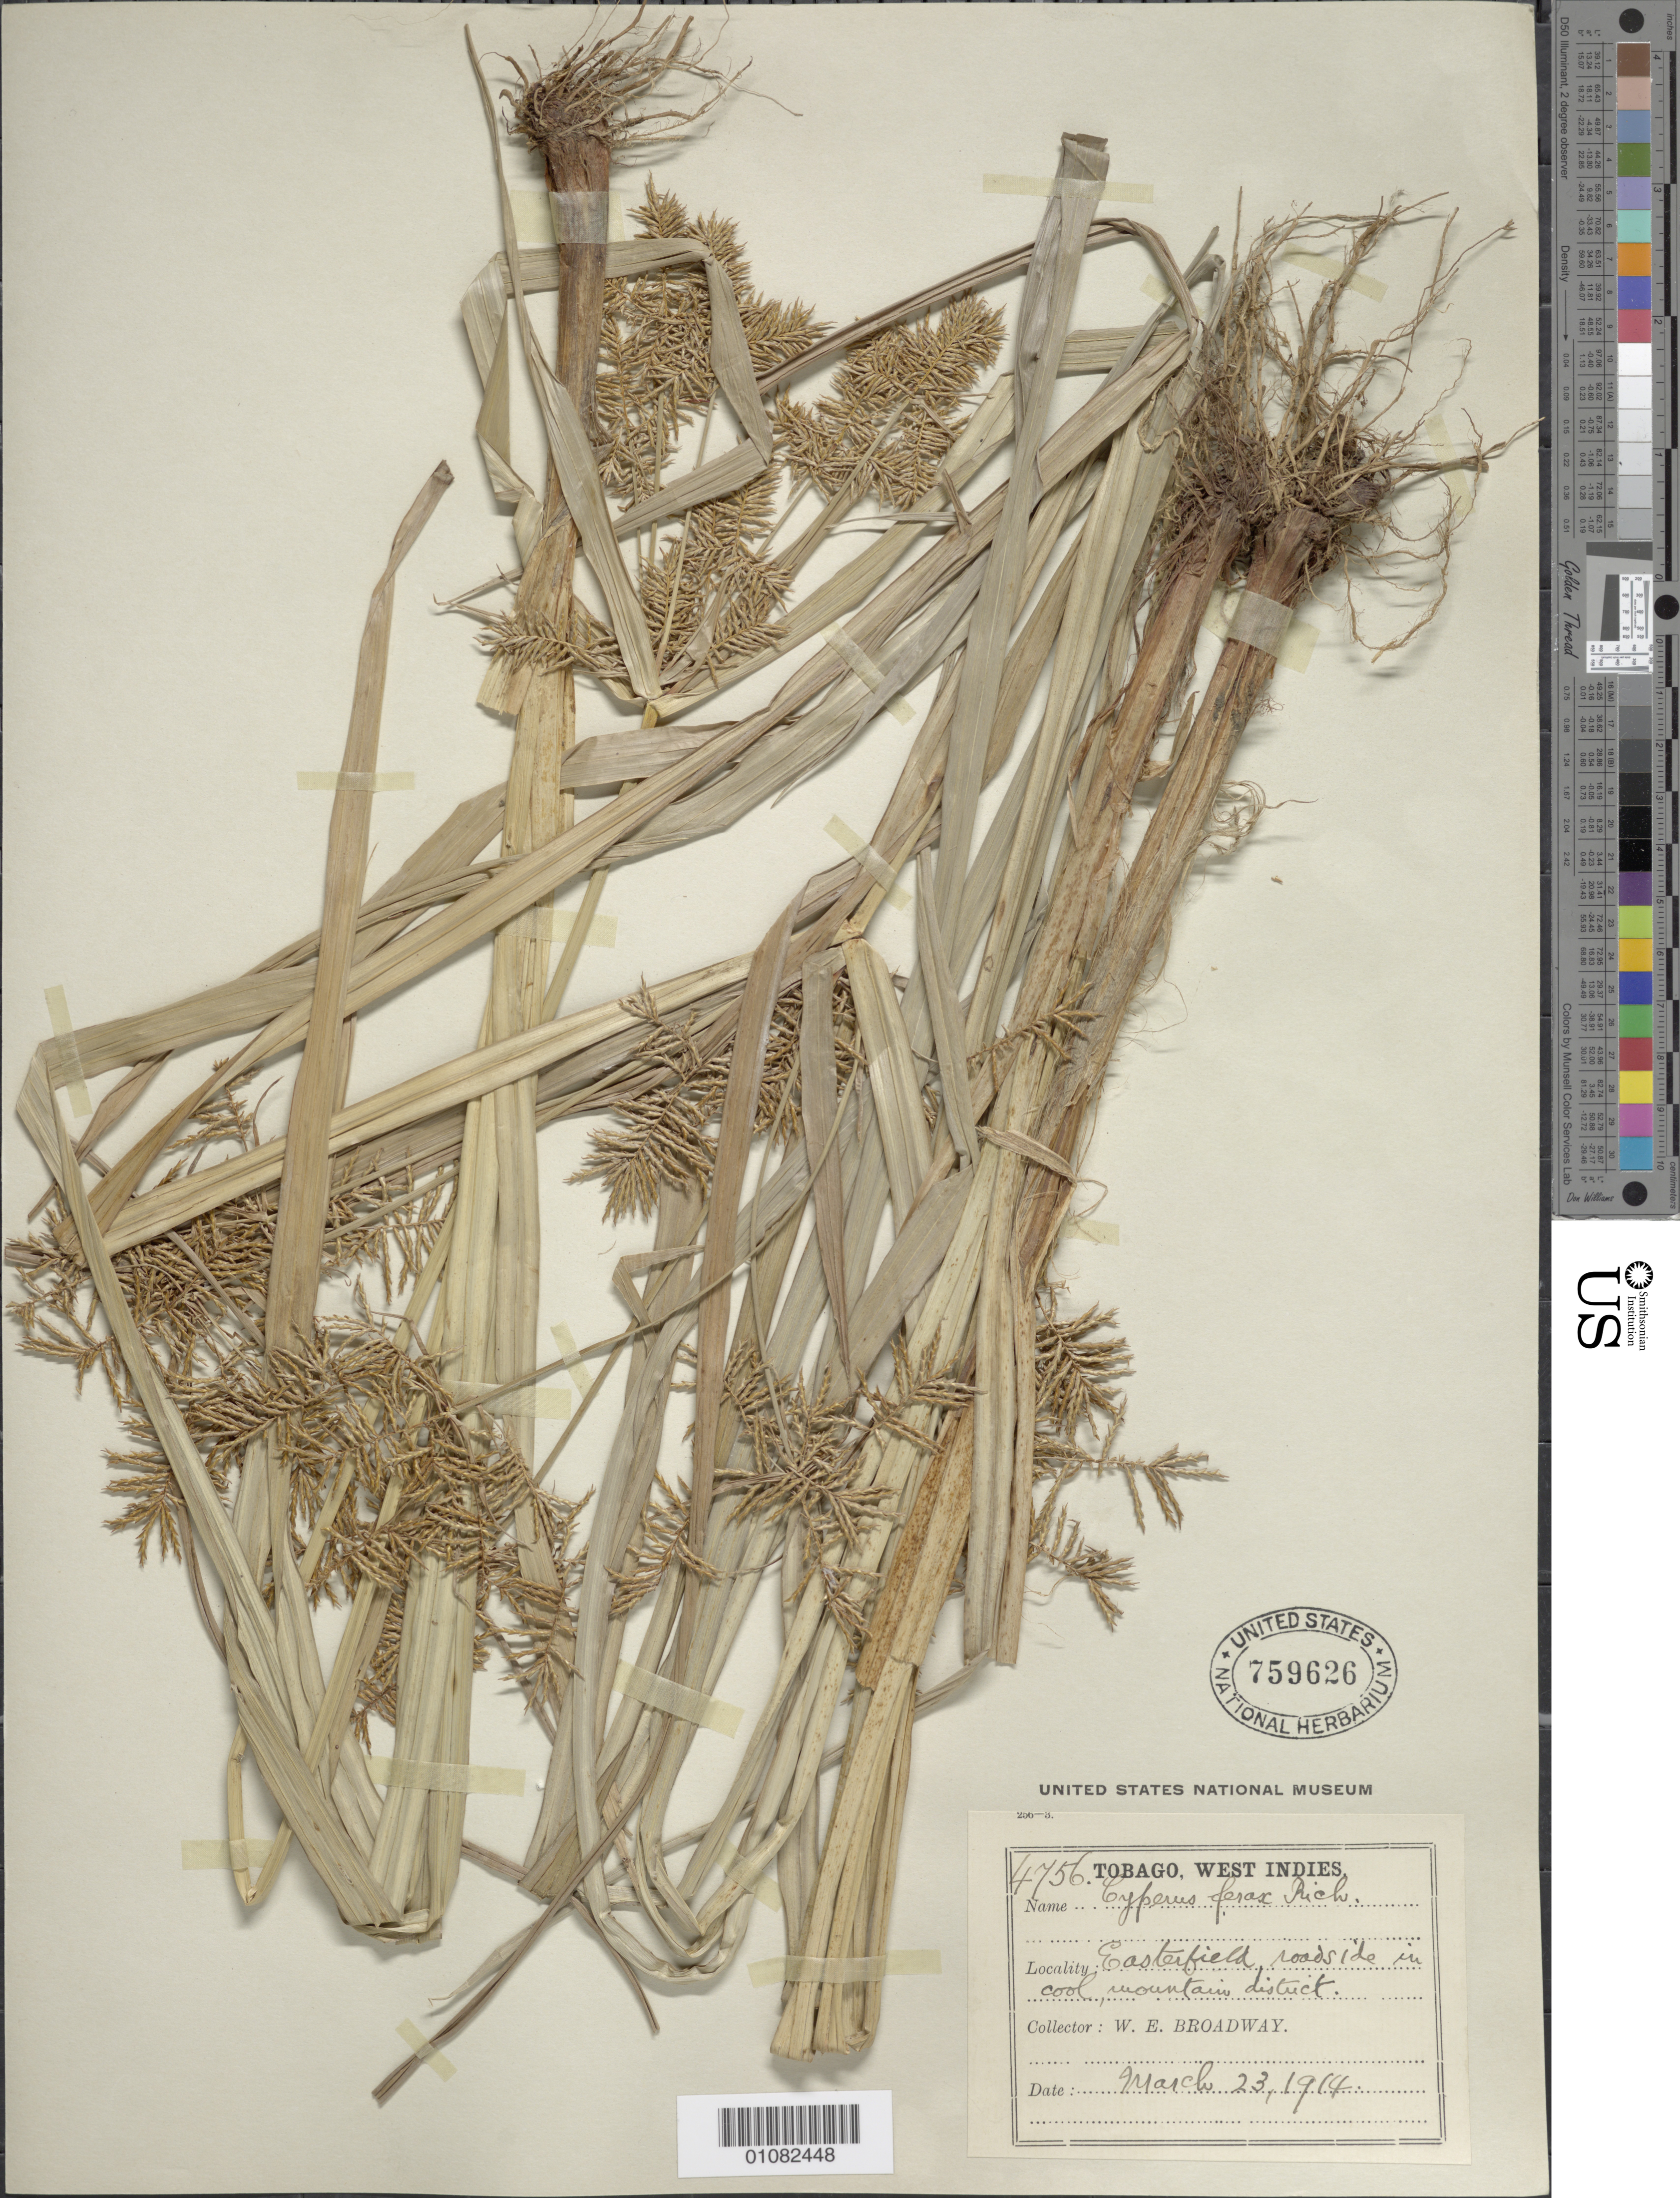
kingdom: Plantae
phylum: Tracheophyta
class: Liliopsida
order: Poales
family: Cyperaceae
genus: Cyperus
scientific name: Cyperus odoratus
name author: L.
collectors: W. E. Broadway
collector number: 4756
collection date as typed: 23 Mar 1914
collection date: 1914-03-23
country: Trinidad and Tobago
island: Tobago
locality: Easterfield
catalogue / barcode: US 759626